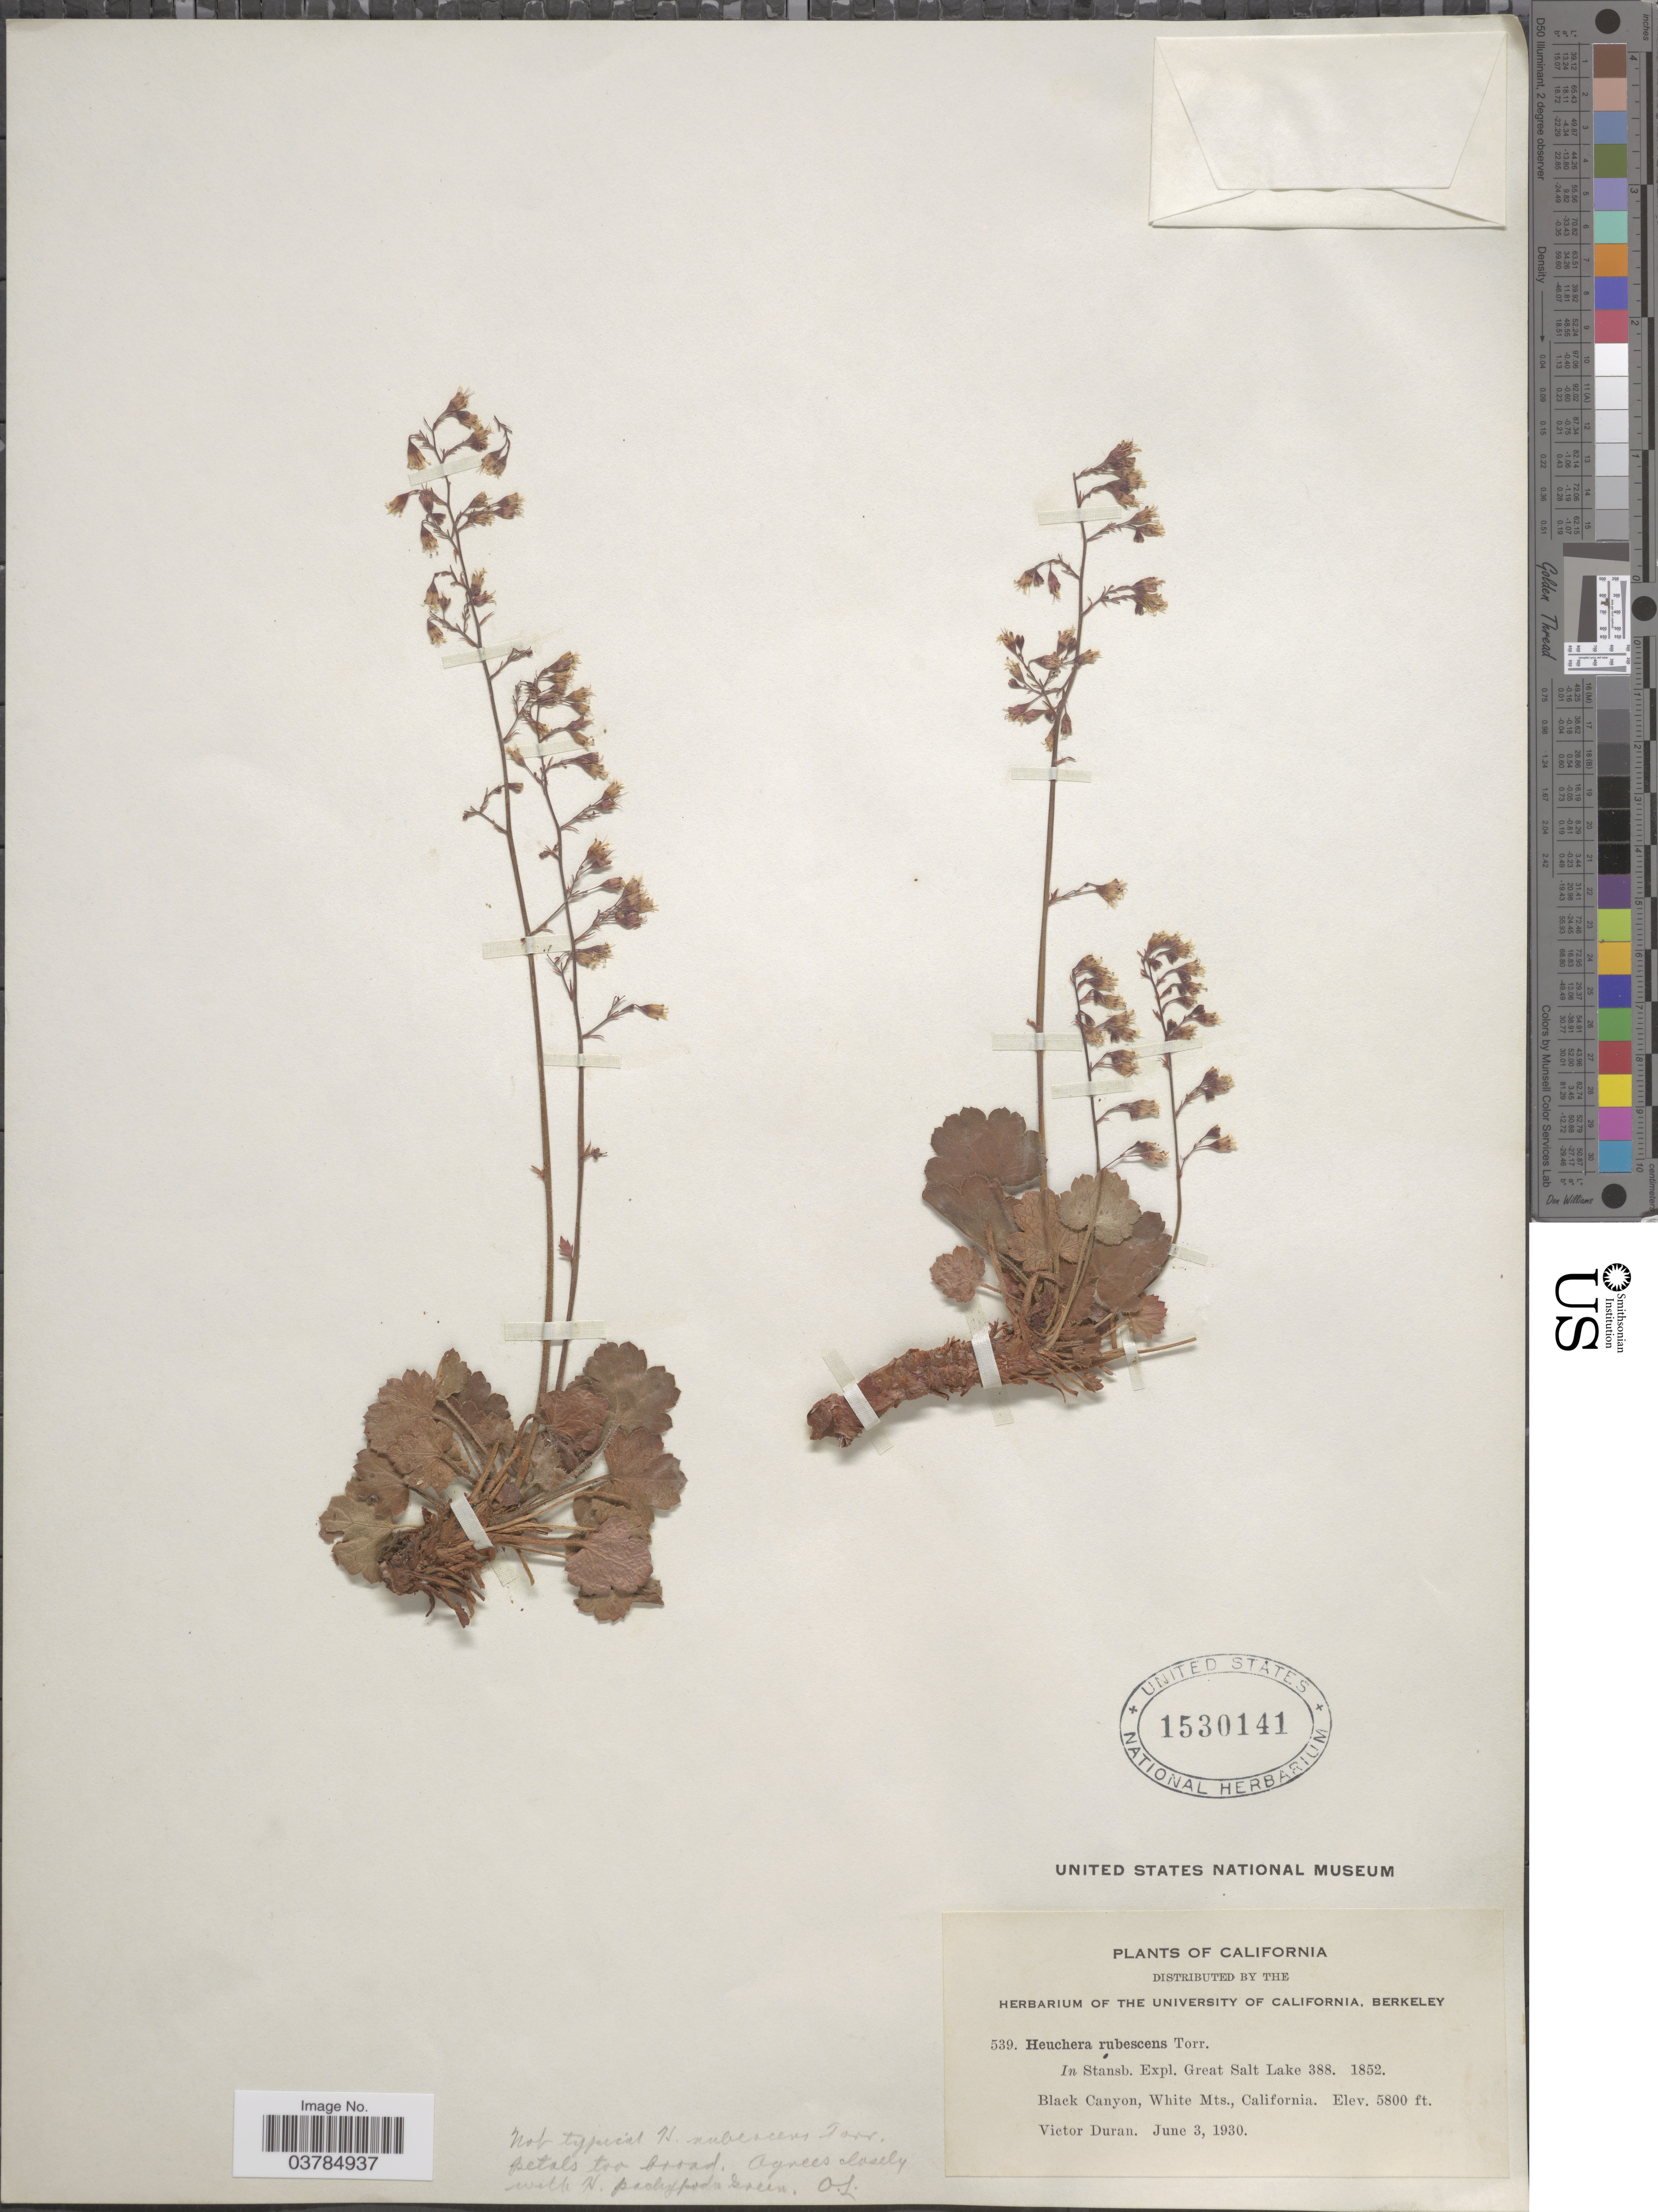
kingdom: Plantae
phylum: Tracheophyta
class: Magnoliopsida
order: Saxifragales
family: Saxifragaceae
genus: Heuchera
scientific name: Heuchera pachypoda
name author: Greene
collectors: V. Duran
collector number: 539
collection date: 1930-06-03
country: United States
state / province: California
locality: Black Canyon, White Mts.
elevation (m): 1768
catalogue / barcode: US 1530141